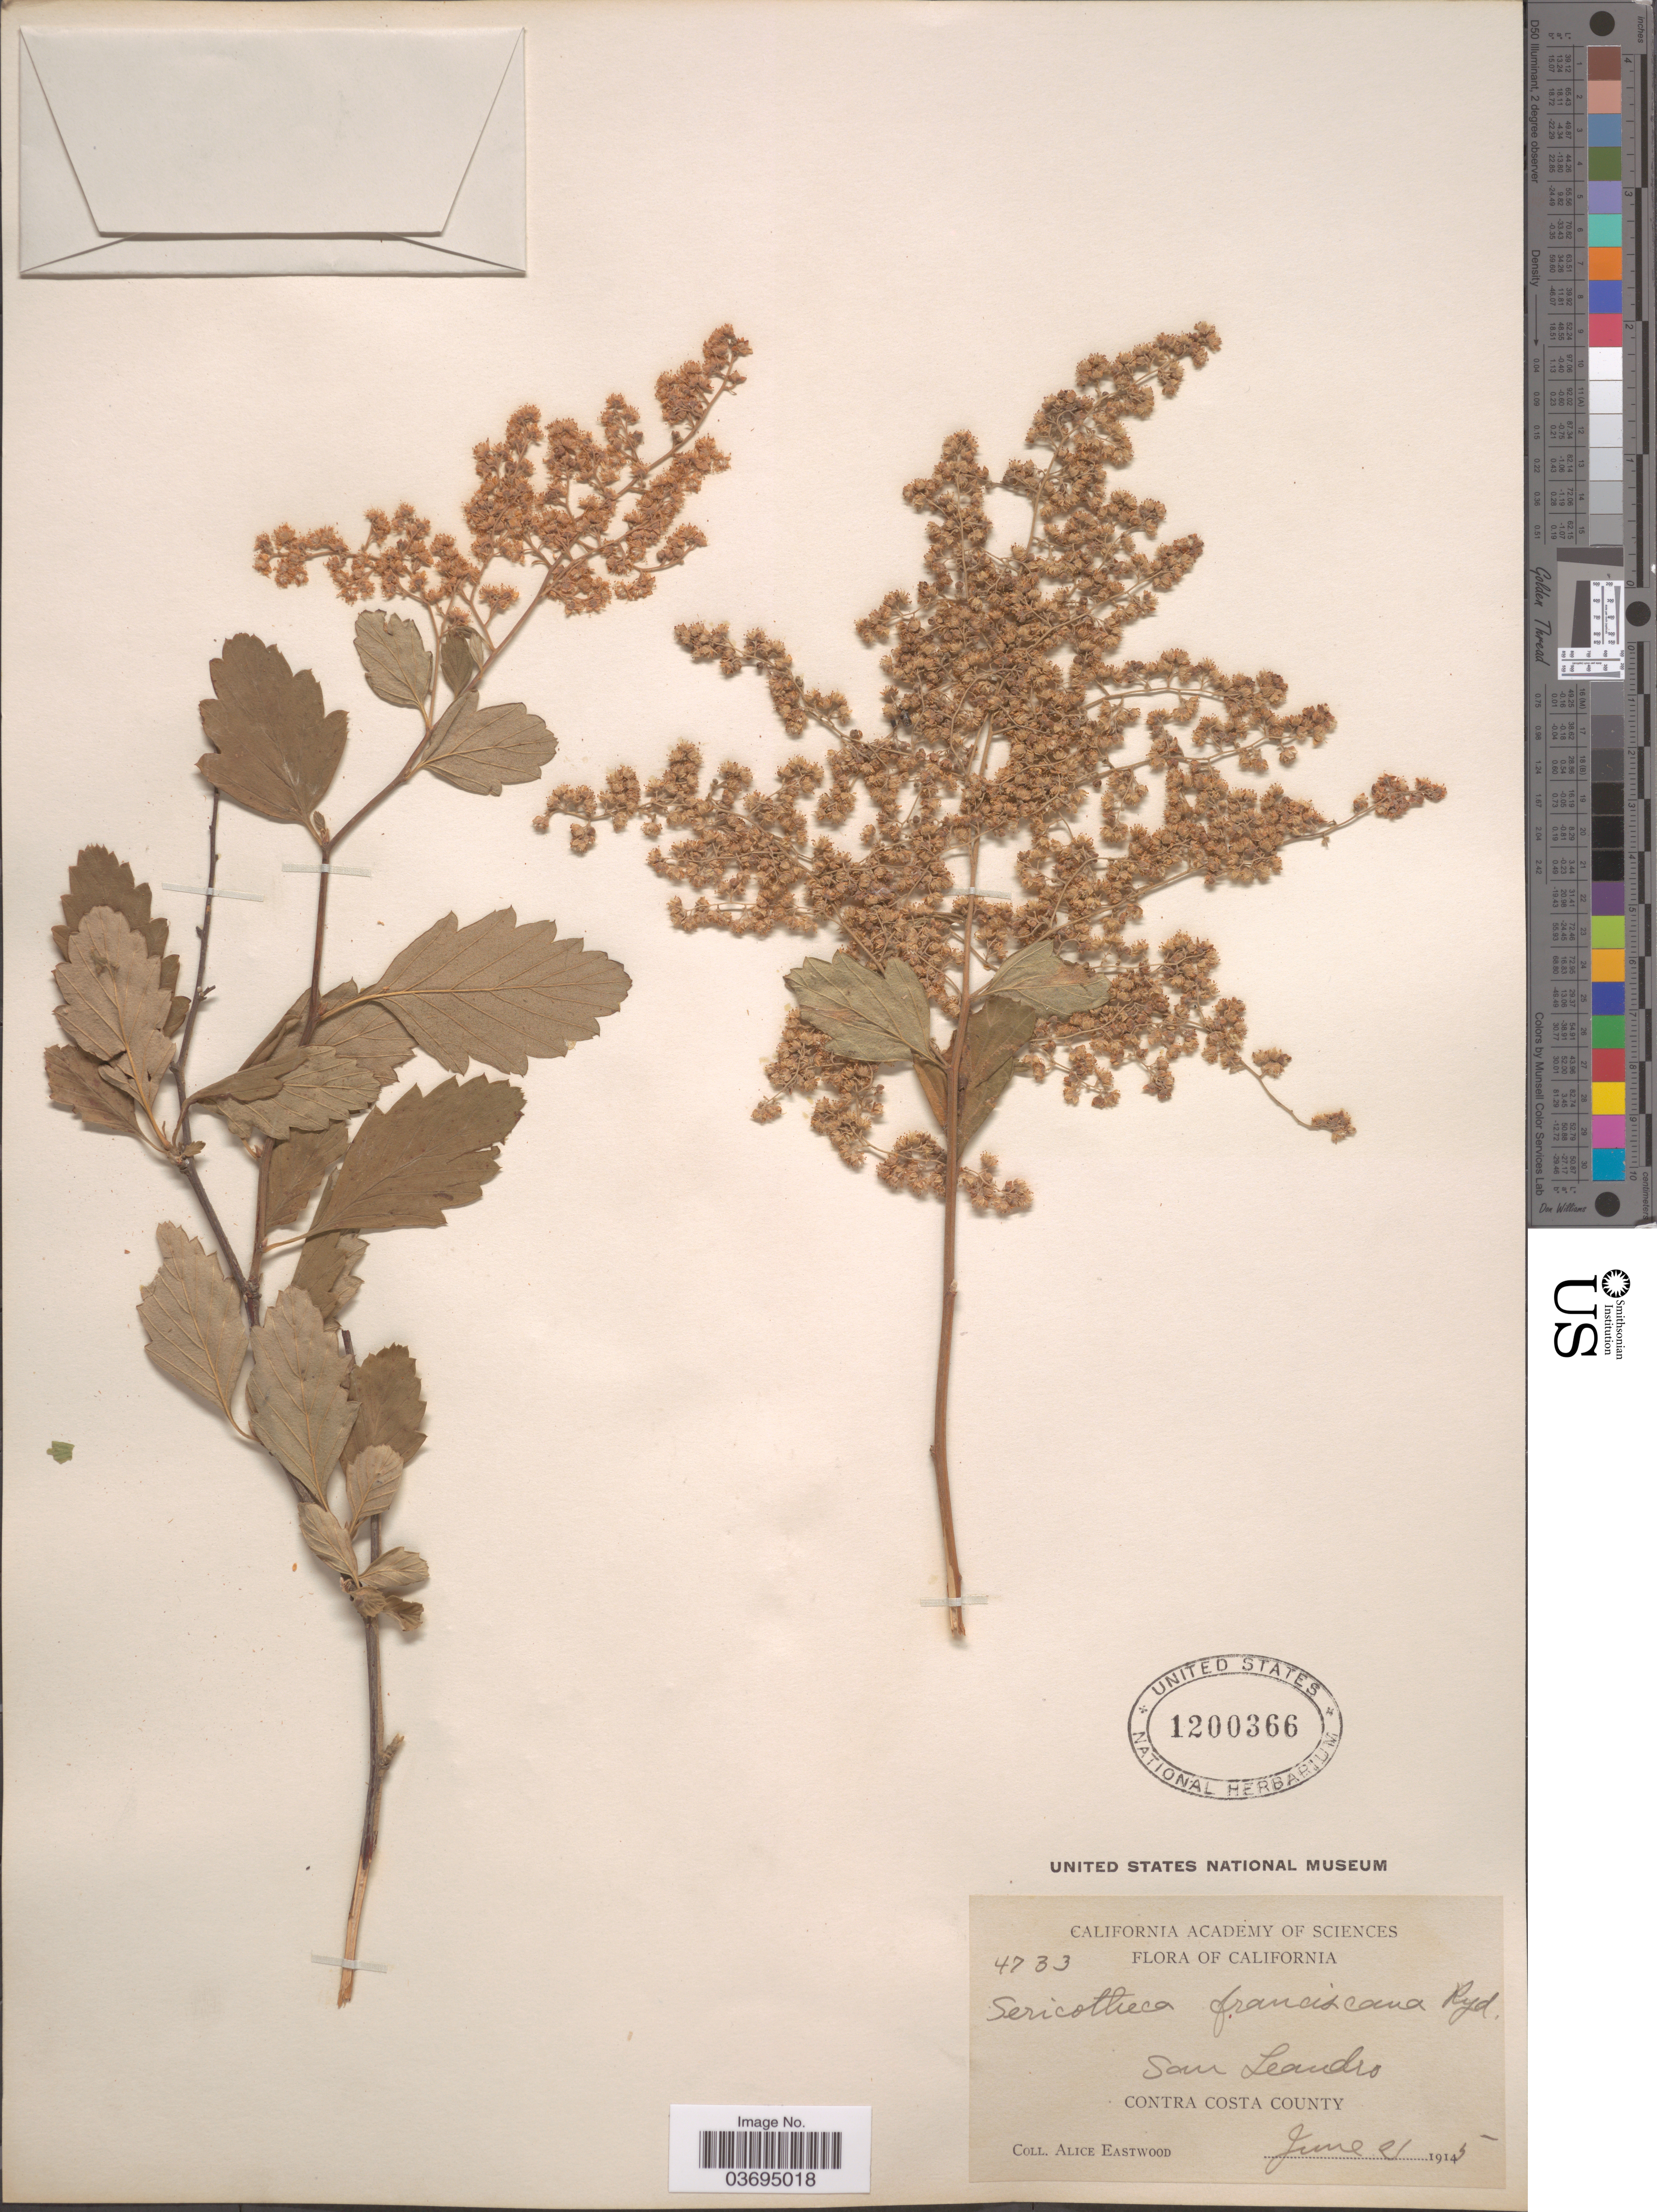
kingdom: Plantae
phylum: Tracheophyta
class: Magnoliopsida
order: Rosales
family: Rosaceae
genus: Holodiscus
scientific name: Holodiscus discolor var. discolor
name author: (Pursh) Maxim.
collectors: A. Eastwood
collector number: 4733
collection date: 1915-06-21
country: United States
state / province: California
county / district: Contra Costa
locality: San Leandro. Contra Costa County.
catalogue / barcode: US 1200366